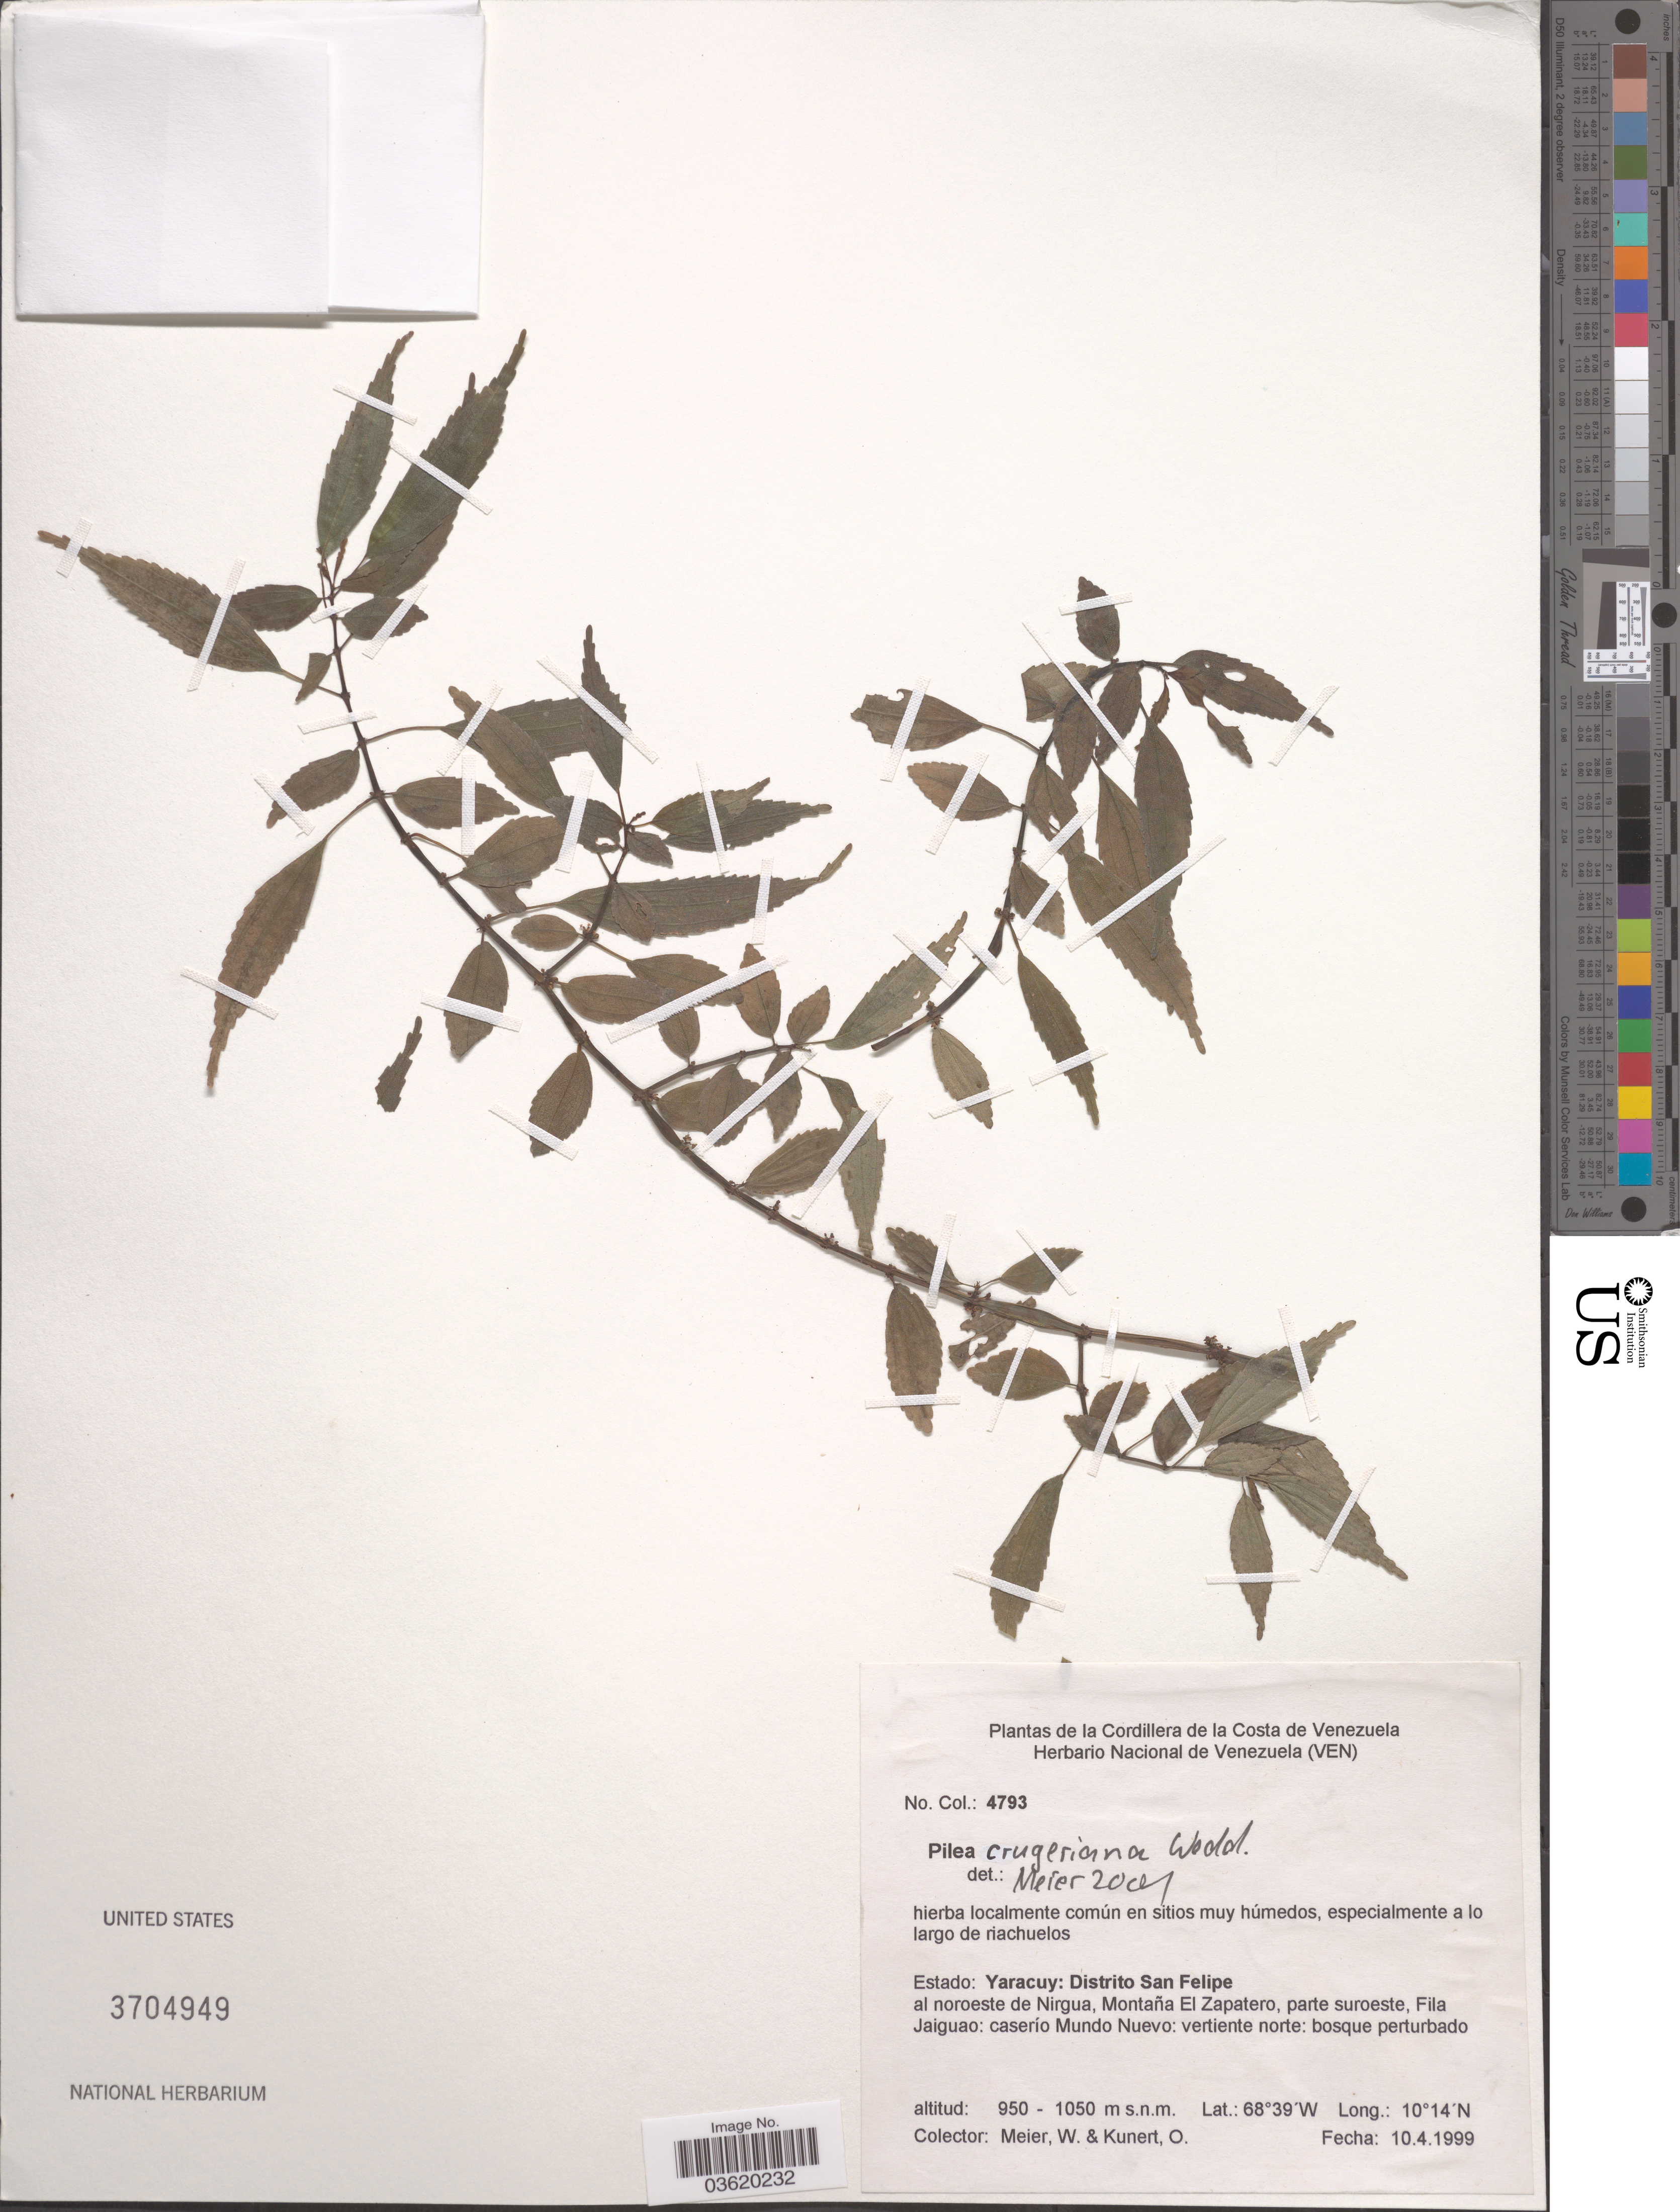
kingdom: Plantae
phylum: Tracheophyta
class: Magnoliopsida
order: Rosales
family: Urticaceae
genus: Pilea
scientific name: Pilea cruegeriana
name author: Wedd.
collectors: W. Meier & O. Kunert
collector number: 4793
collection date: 1999-04-10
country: Venezuela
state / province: Yaracuy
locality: Distrito San Felipe. Al noroeste de Nirgua, Montaña El Zapatero, parte suroeste, Fila Jaiguao: caserío Mundo Nuevo: vertiente norte: bosque perturbado.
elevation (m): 950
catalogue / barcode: US 3704949